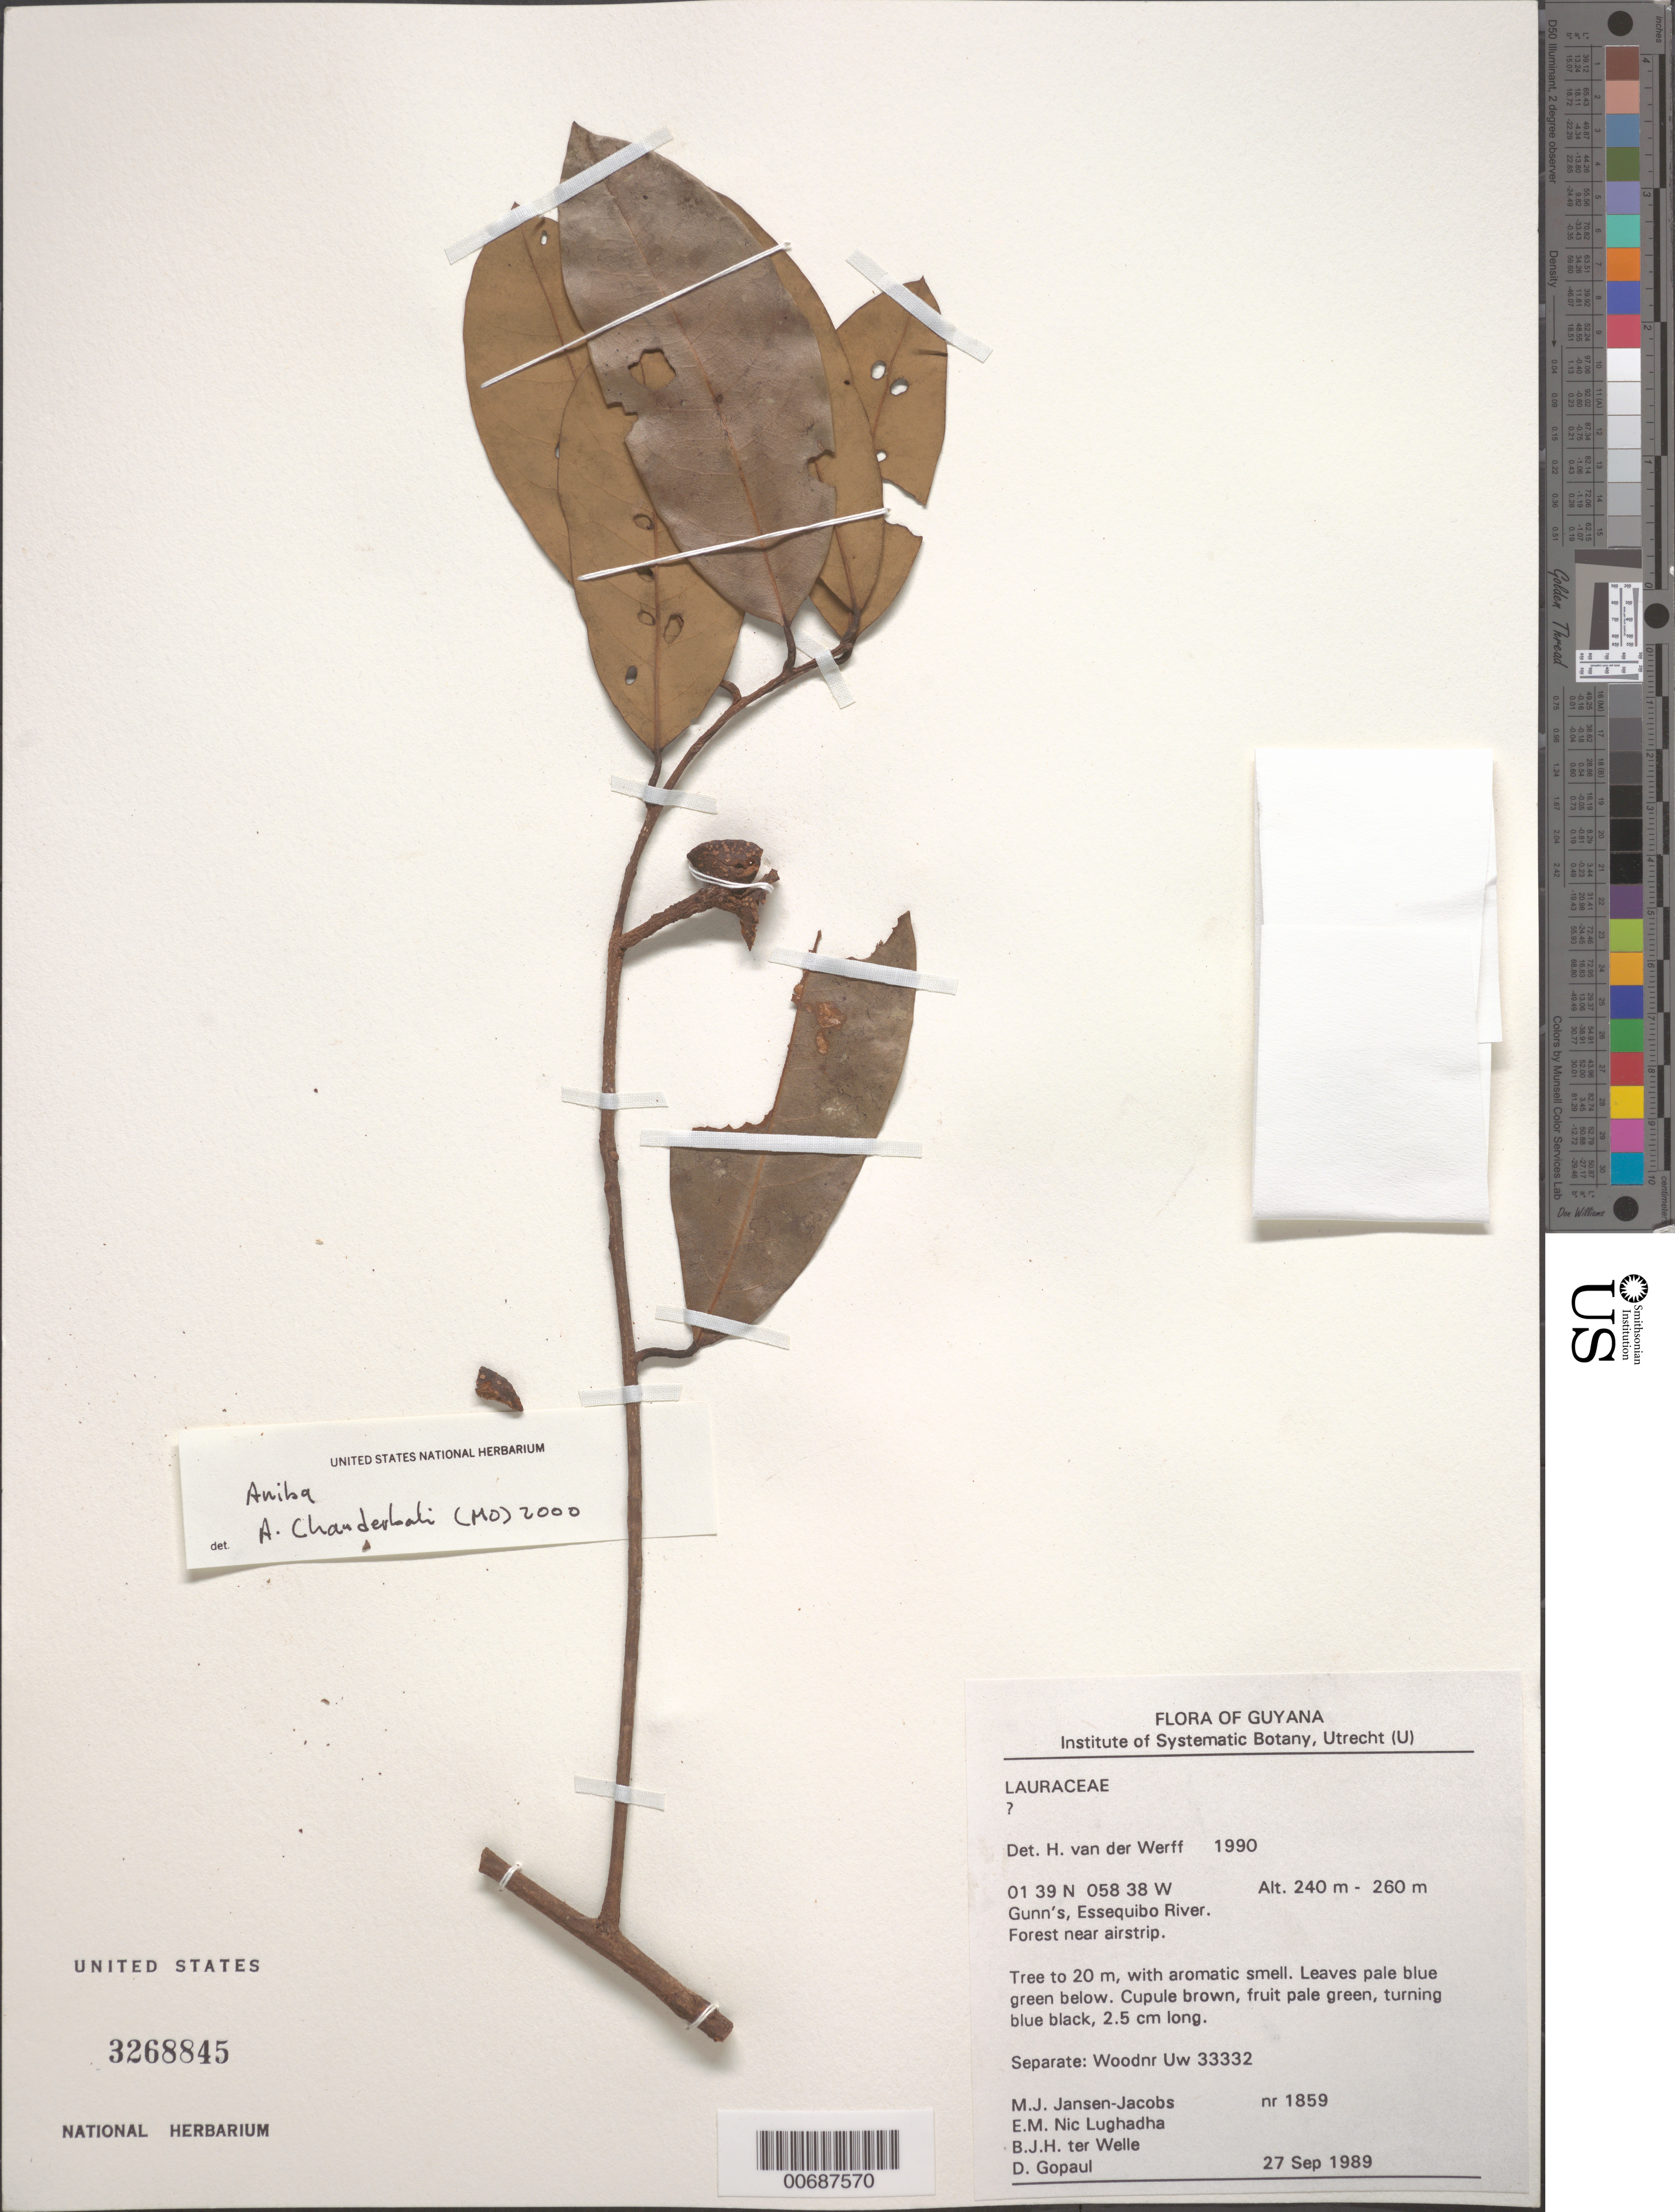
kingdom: Plantae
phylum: Tracheophyta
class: Magnoliopsida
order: Laurales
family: Lauraceae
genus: Aniba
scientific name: Aniba sp.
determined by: Chanderbali, Andre Shashi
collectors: M. J. Jansen-Jacobs, E. Nic Lughadha, B. Welle & D. Gopaul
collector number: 1859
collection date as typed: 27-Sep-89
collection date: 1989-09-27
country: Guyana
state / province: U. Takutu-U. Essequibo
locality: Gunn's, Essequibo River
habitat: Forest near airstrip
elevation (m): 240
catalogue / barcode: US 3268845